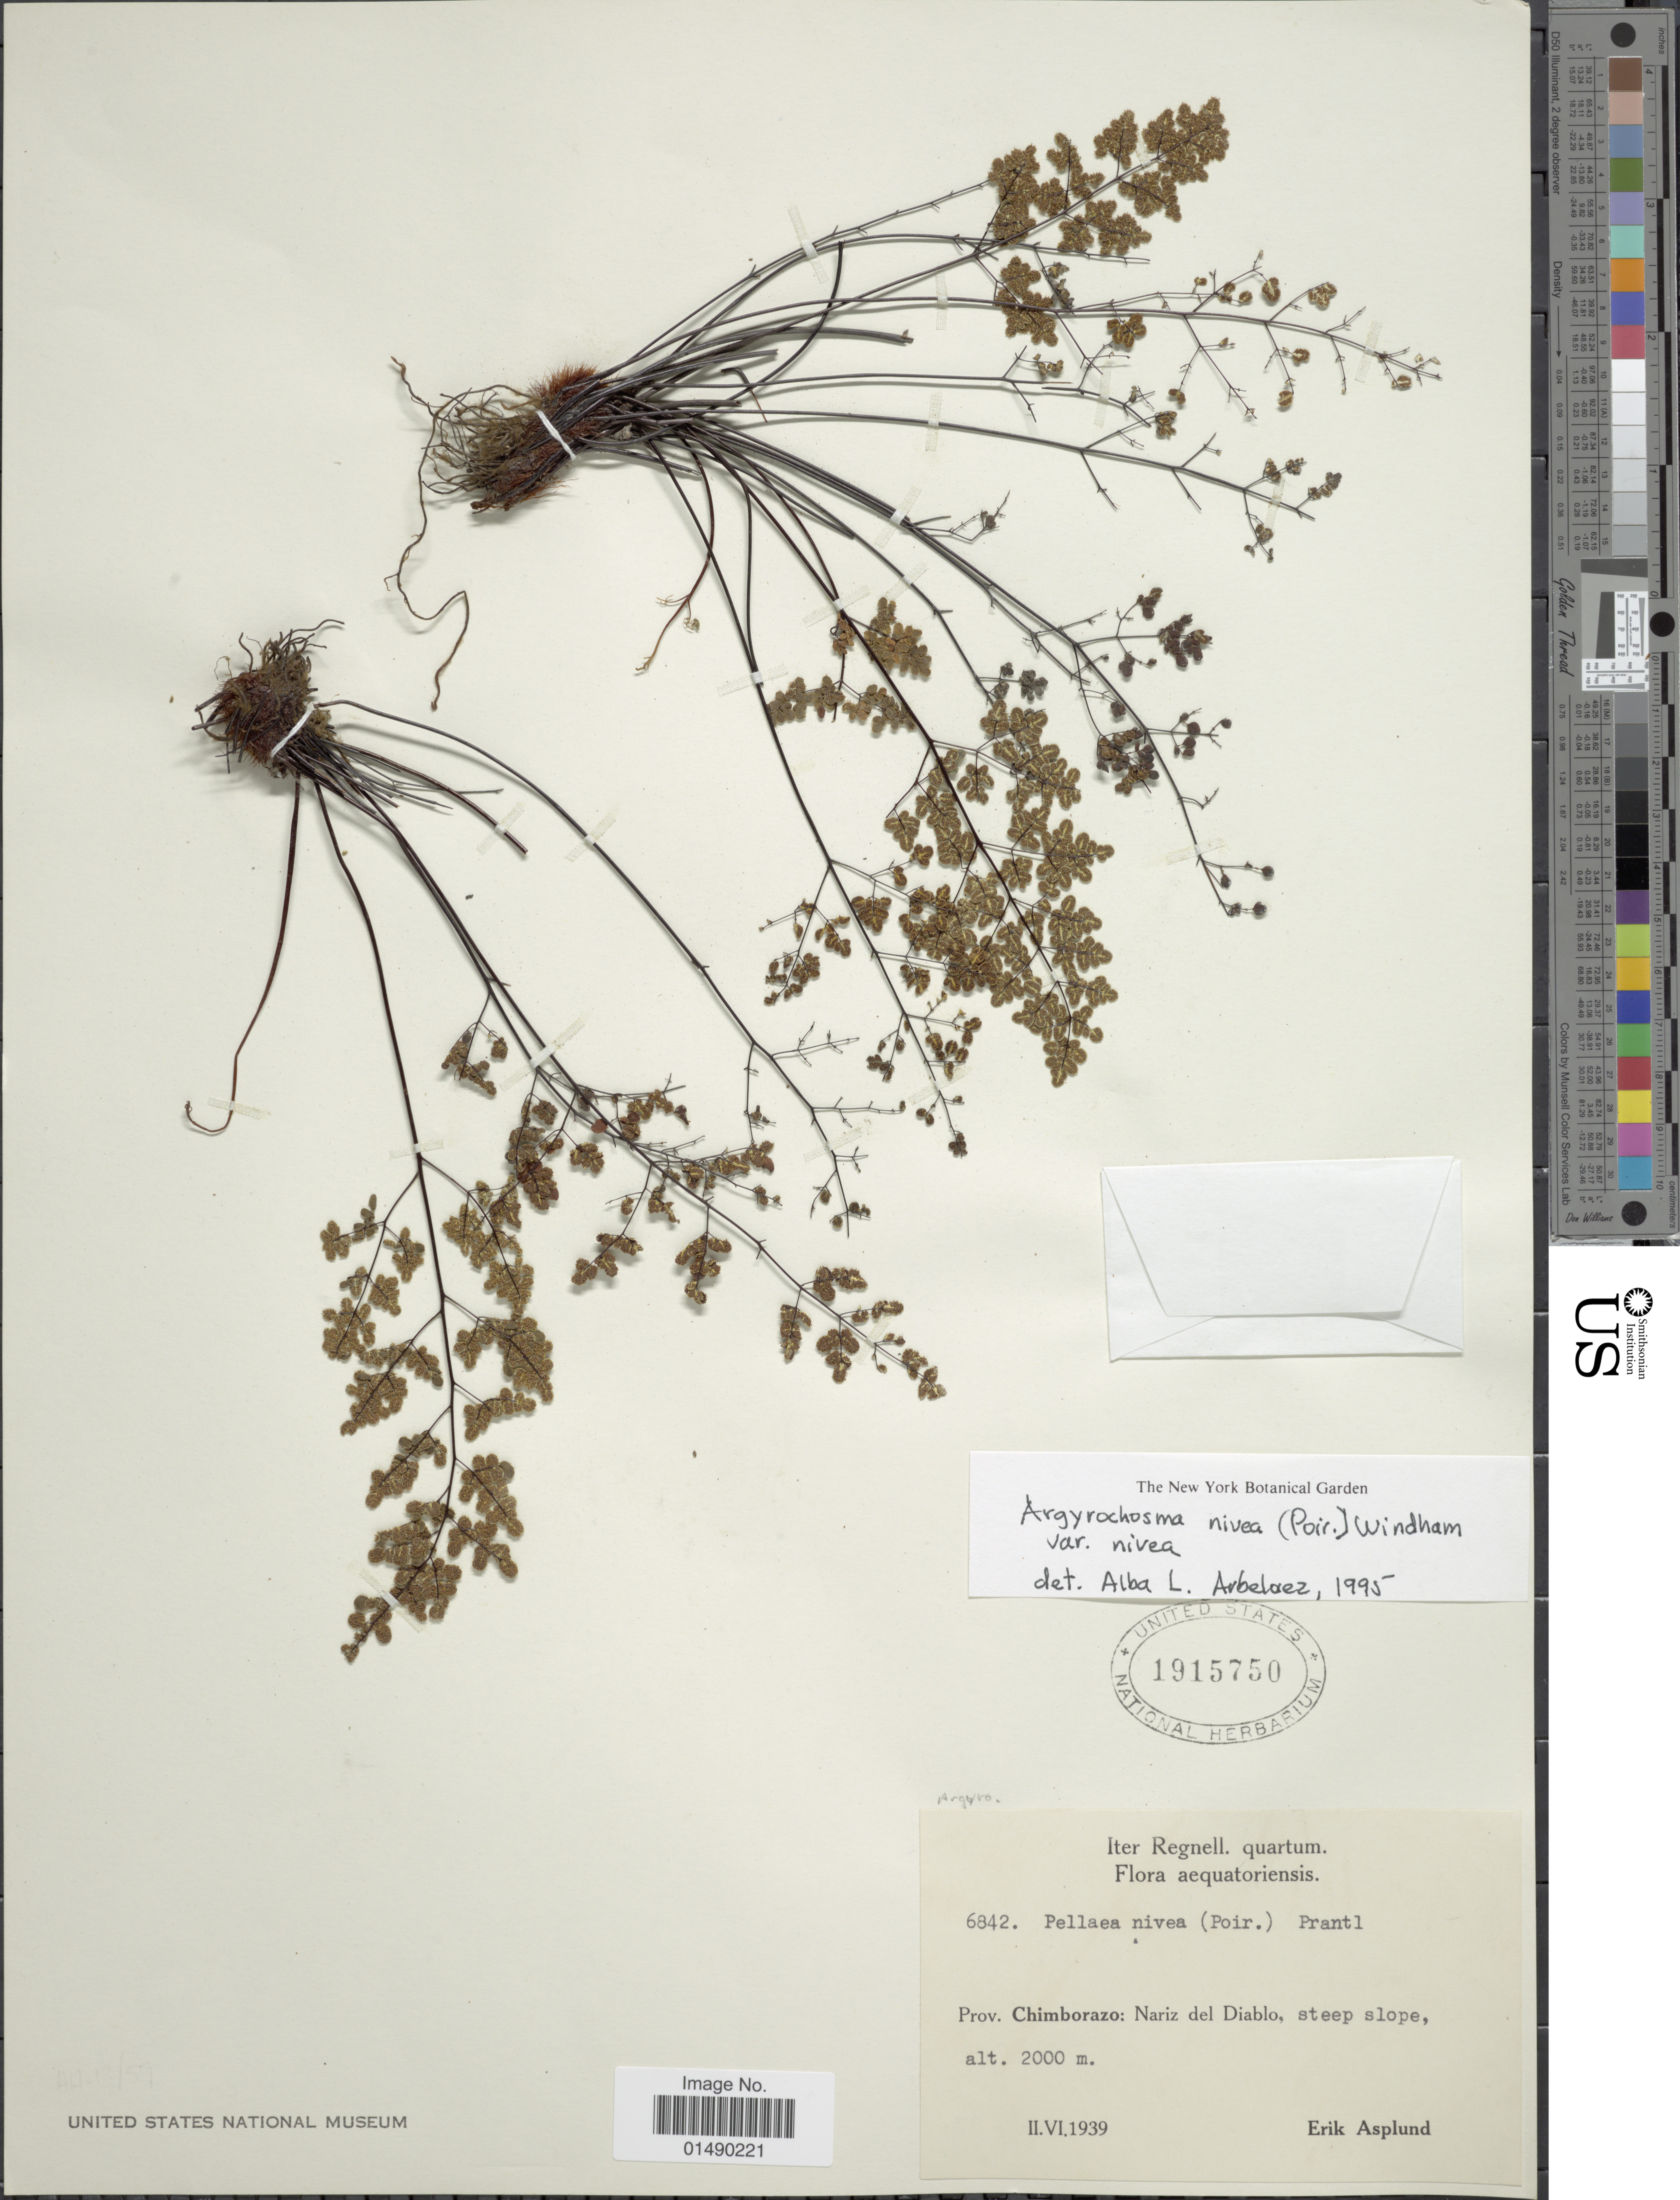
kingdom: Plantae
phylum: Tracheophyta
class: Polypodiopsida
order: Polypodiales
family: Pteridaceae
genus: Argyrochosma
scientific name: Argyrochosma nivea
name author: (Poir.) Windham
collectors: E. Asplund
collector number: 6842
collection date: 1939-02/1939-06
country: Ecuador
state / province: Chimborazo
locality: Aequatoriensis, Prov. Chimborazo: Nariz del Diablo, steep slope,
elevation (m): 2000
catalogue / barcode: US 1915750